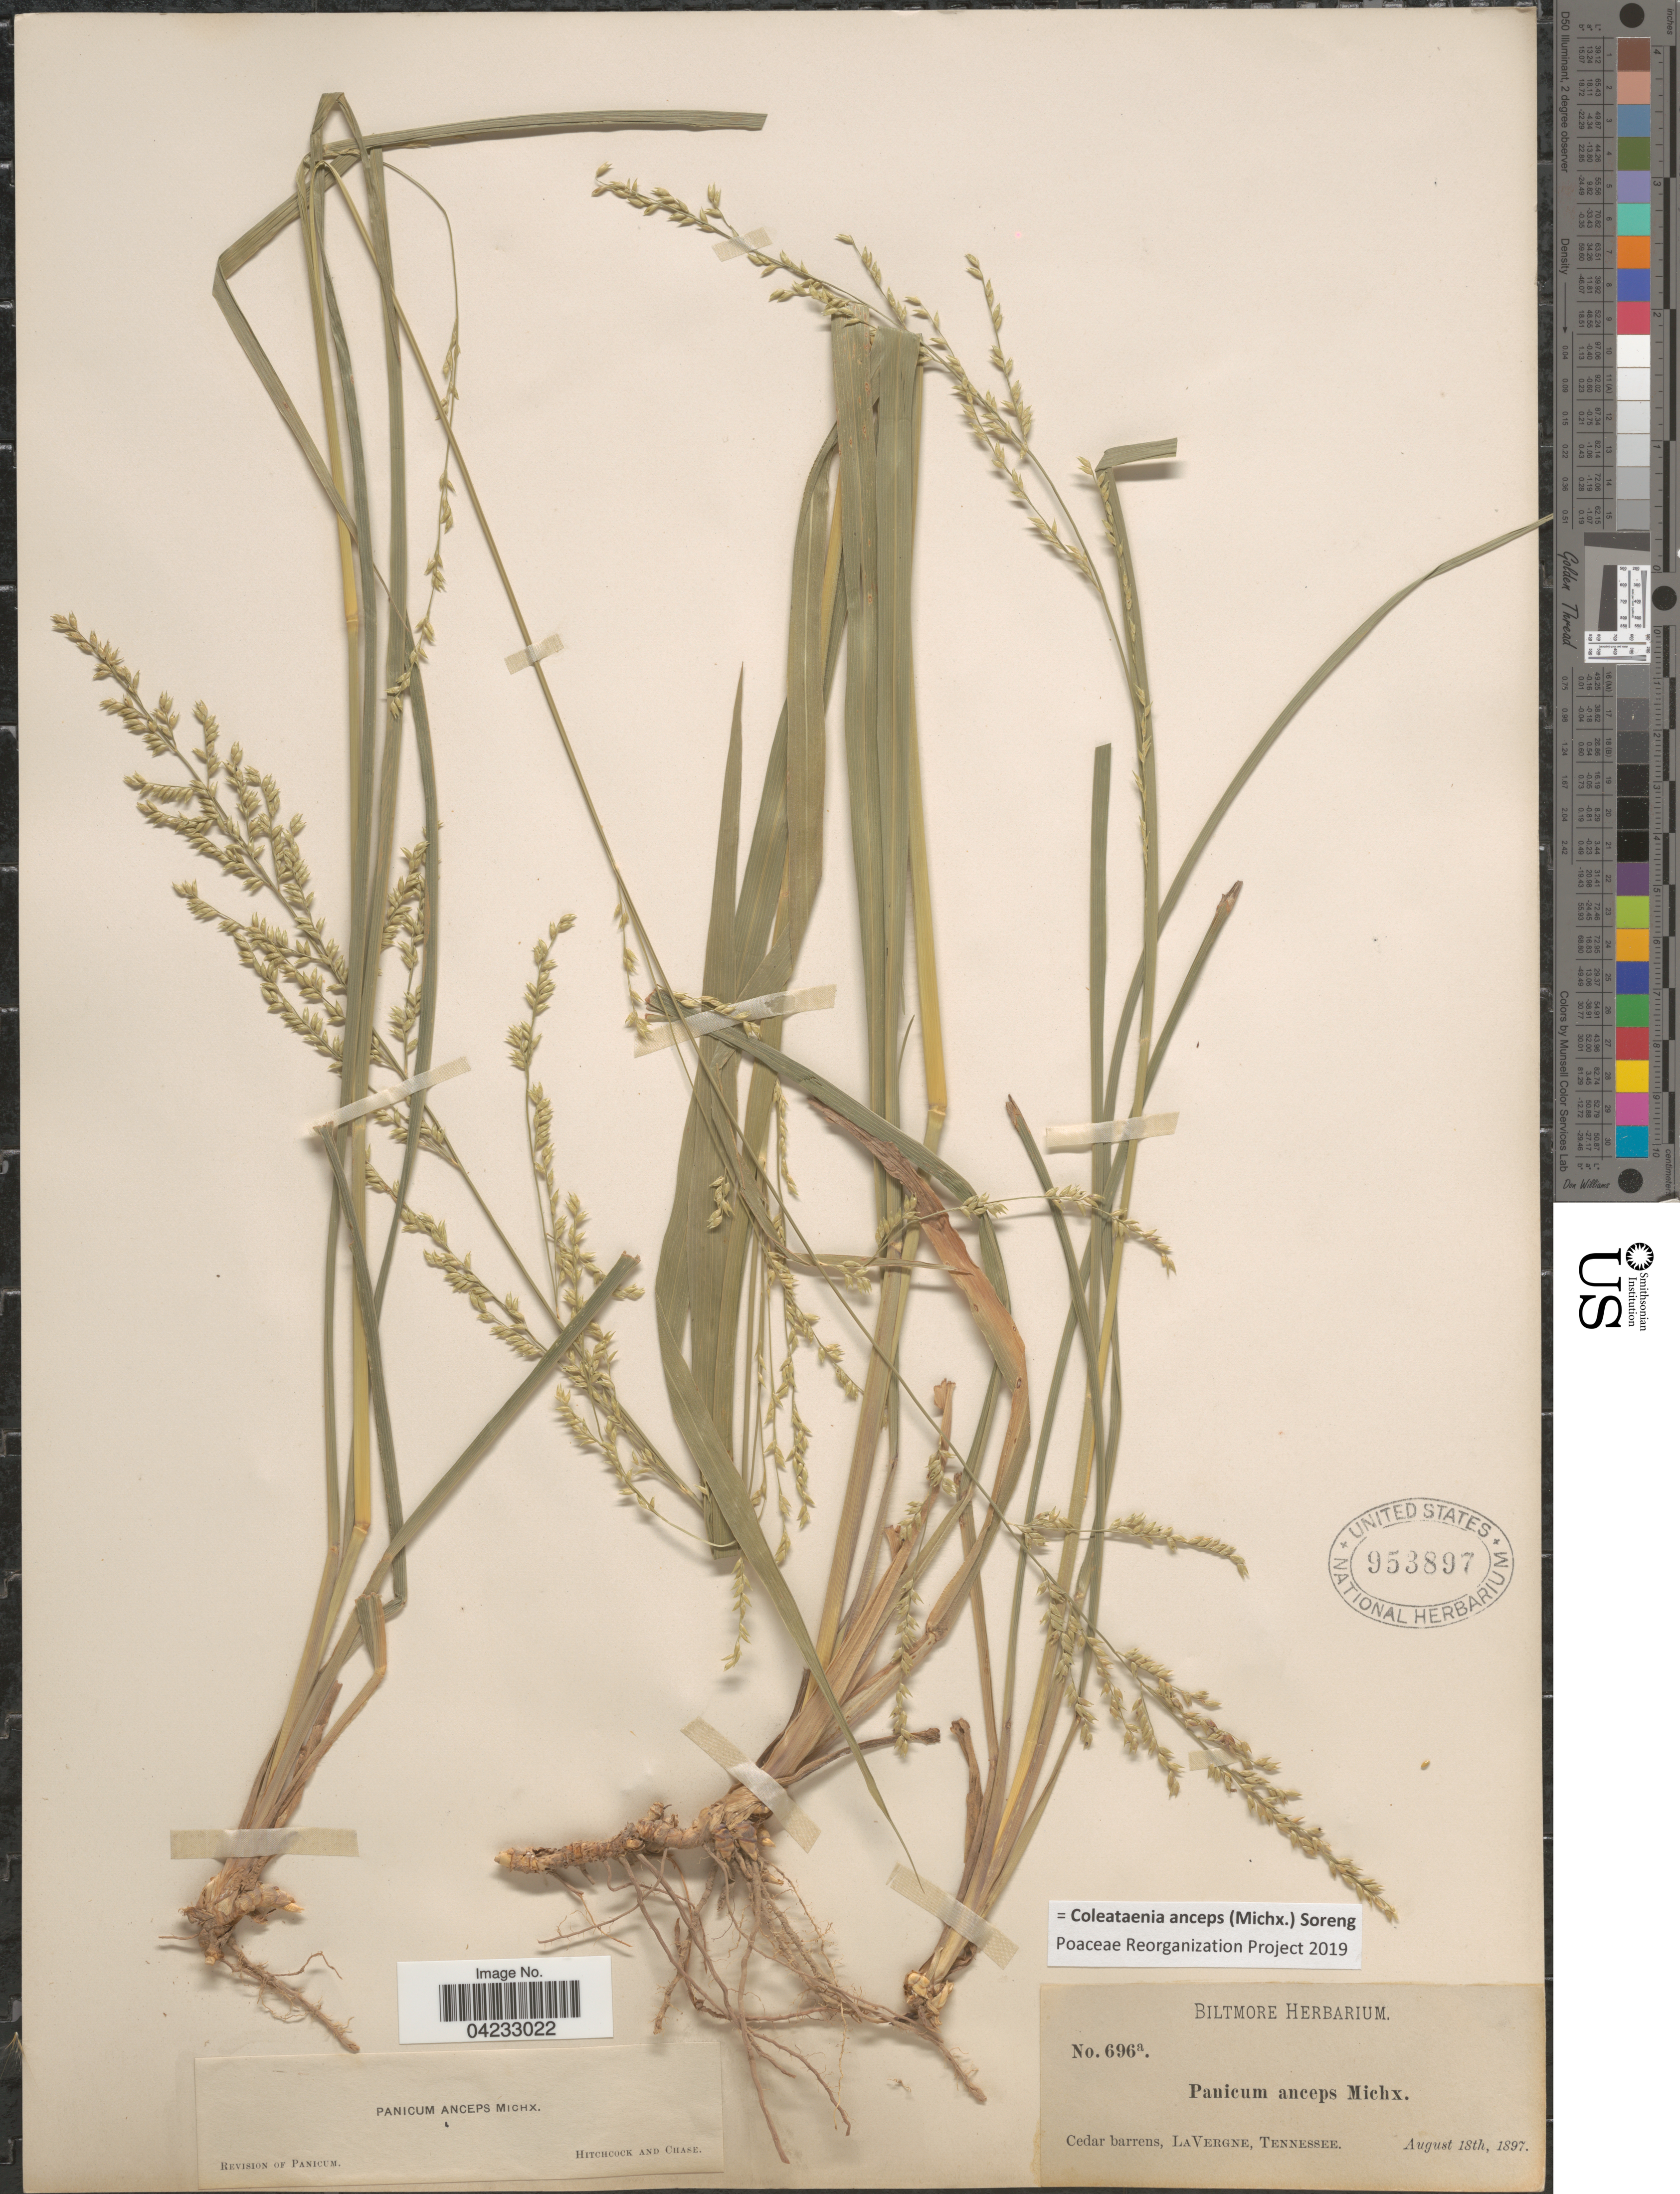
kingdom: Plantae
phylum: Tracheophyta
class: Liliopsida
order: Poales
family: Poaceae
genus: Coleataenia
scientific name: Coleataenia anceps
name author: (Michx.) Soreng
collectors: ex herb. Biltmore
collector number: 696a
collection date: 1897-08-18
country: United States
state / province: Tennessee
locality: LaVergne.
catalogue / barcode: US 953897